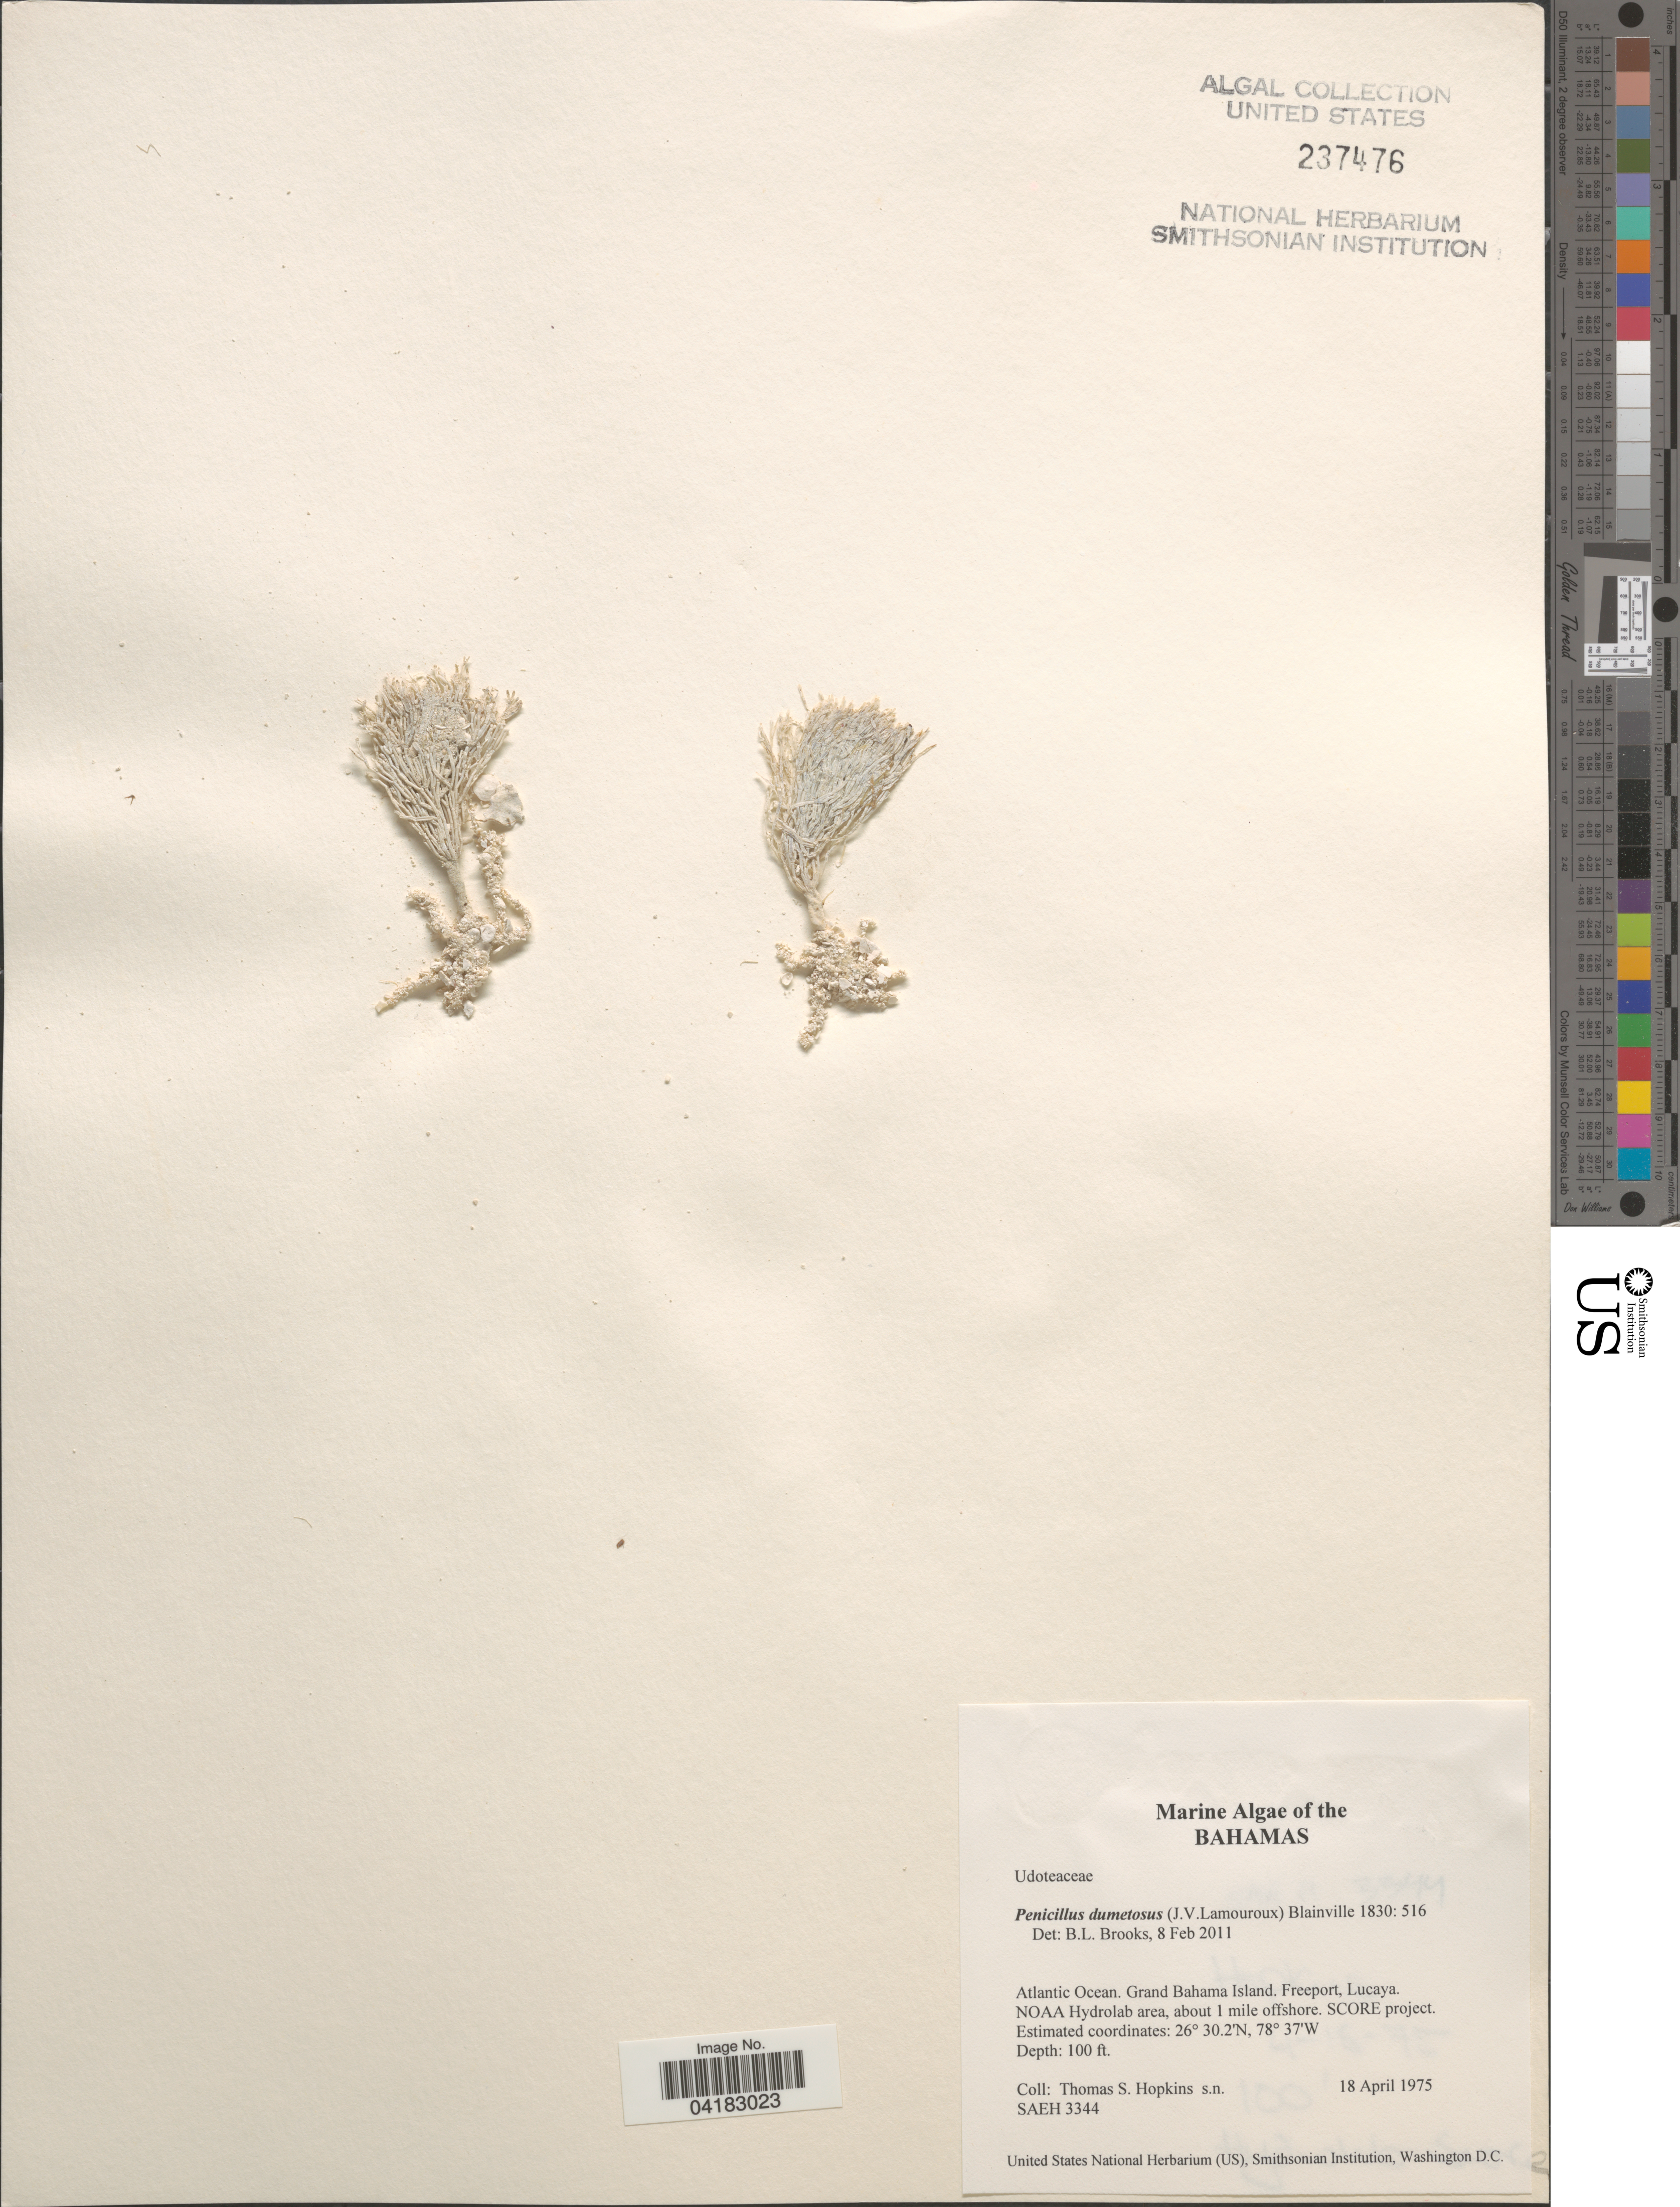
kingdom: Plantae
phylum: Chlorophyta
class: Ulvophyceae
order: Bryopsidales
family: Udoteaceae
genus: Penicillus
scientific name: Penicillus dumetosus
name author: (J.V.Lamouroux) Blainville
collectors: T. Hopkins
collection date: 1975-04-18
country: Bahamas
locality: Atlantic Ocean. Grand Bahama Island. Freeport, Lucaya. NOAA Hydrolab area, about 1 mile offshore. SCORE project.SAEH3344 [unsure placement]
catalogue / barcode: US 237476